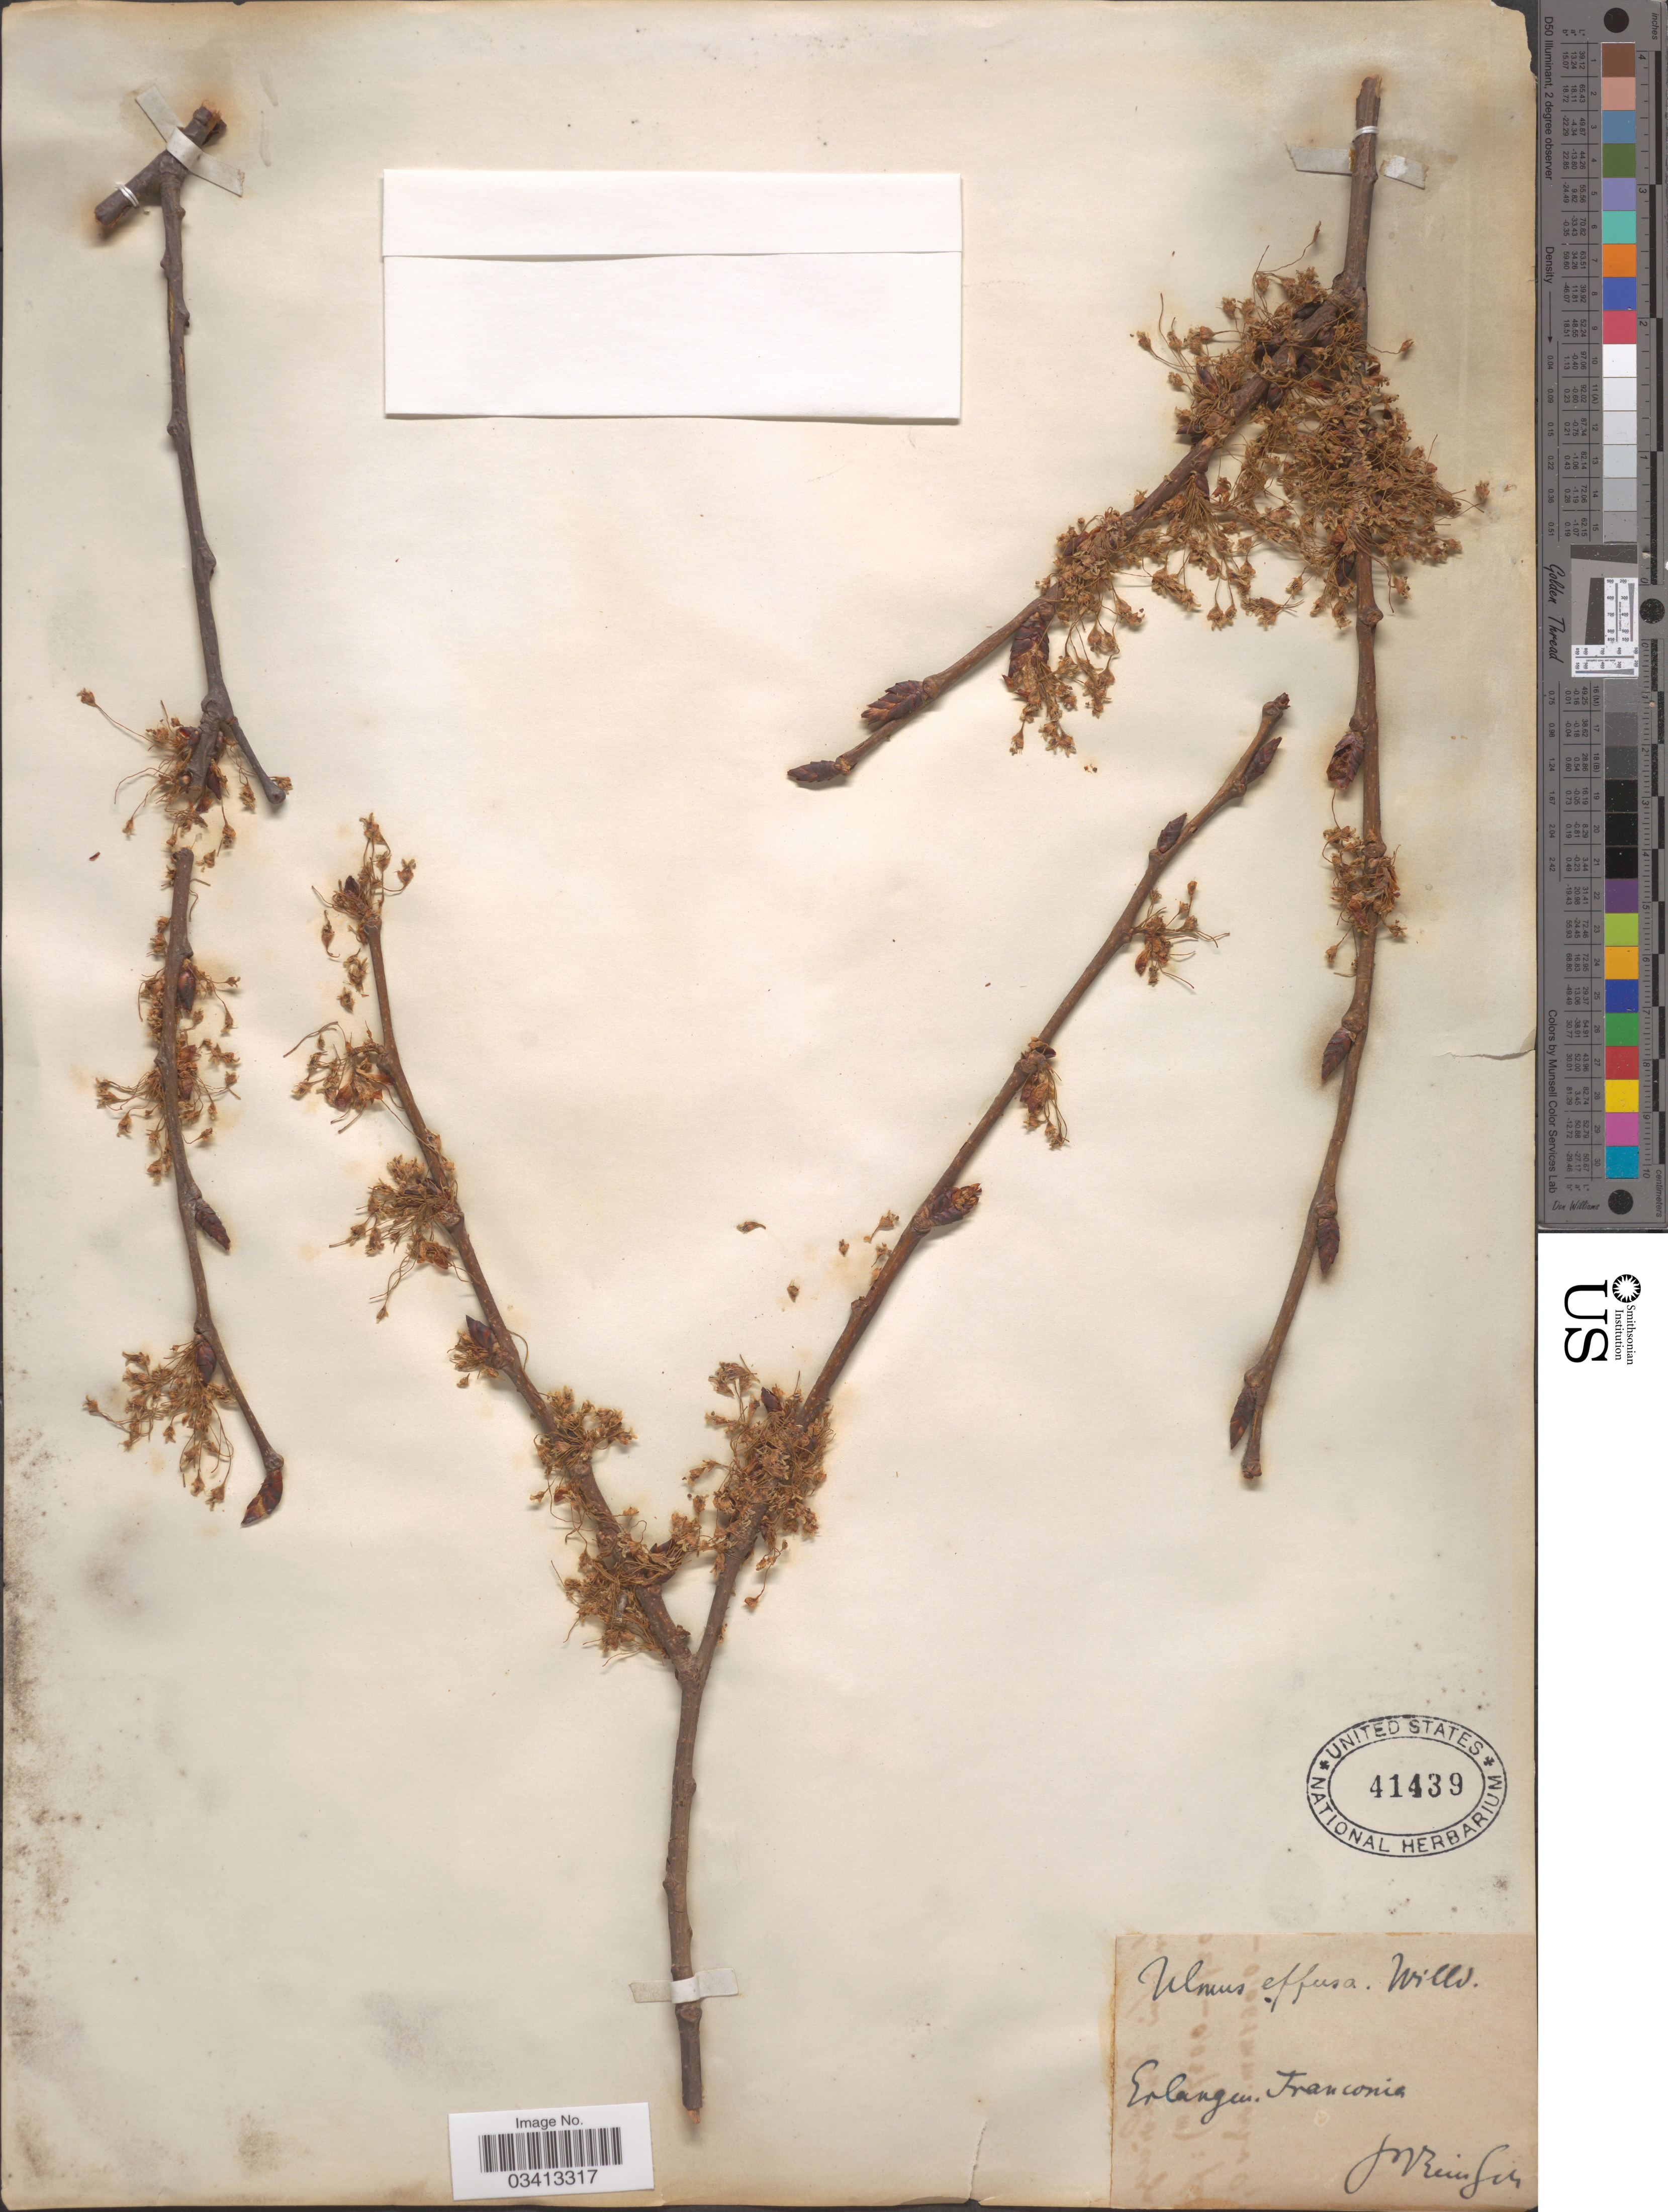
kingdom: Plantae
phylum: Tracheophyta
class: Magnoliopsida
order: Rosales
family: Ulmaceae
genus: Ulmus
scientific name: Ulmus laevis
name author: Pall.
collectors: P. Reinsch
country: Germany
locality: Erlangen. Franconia.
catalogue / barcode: US 41439